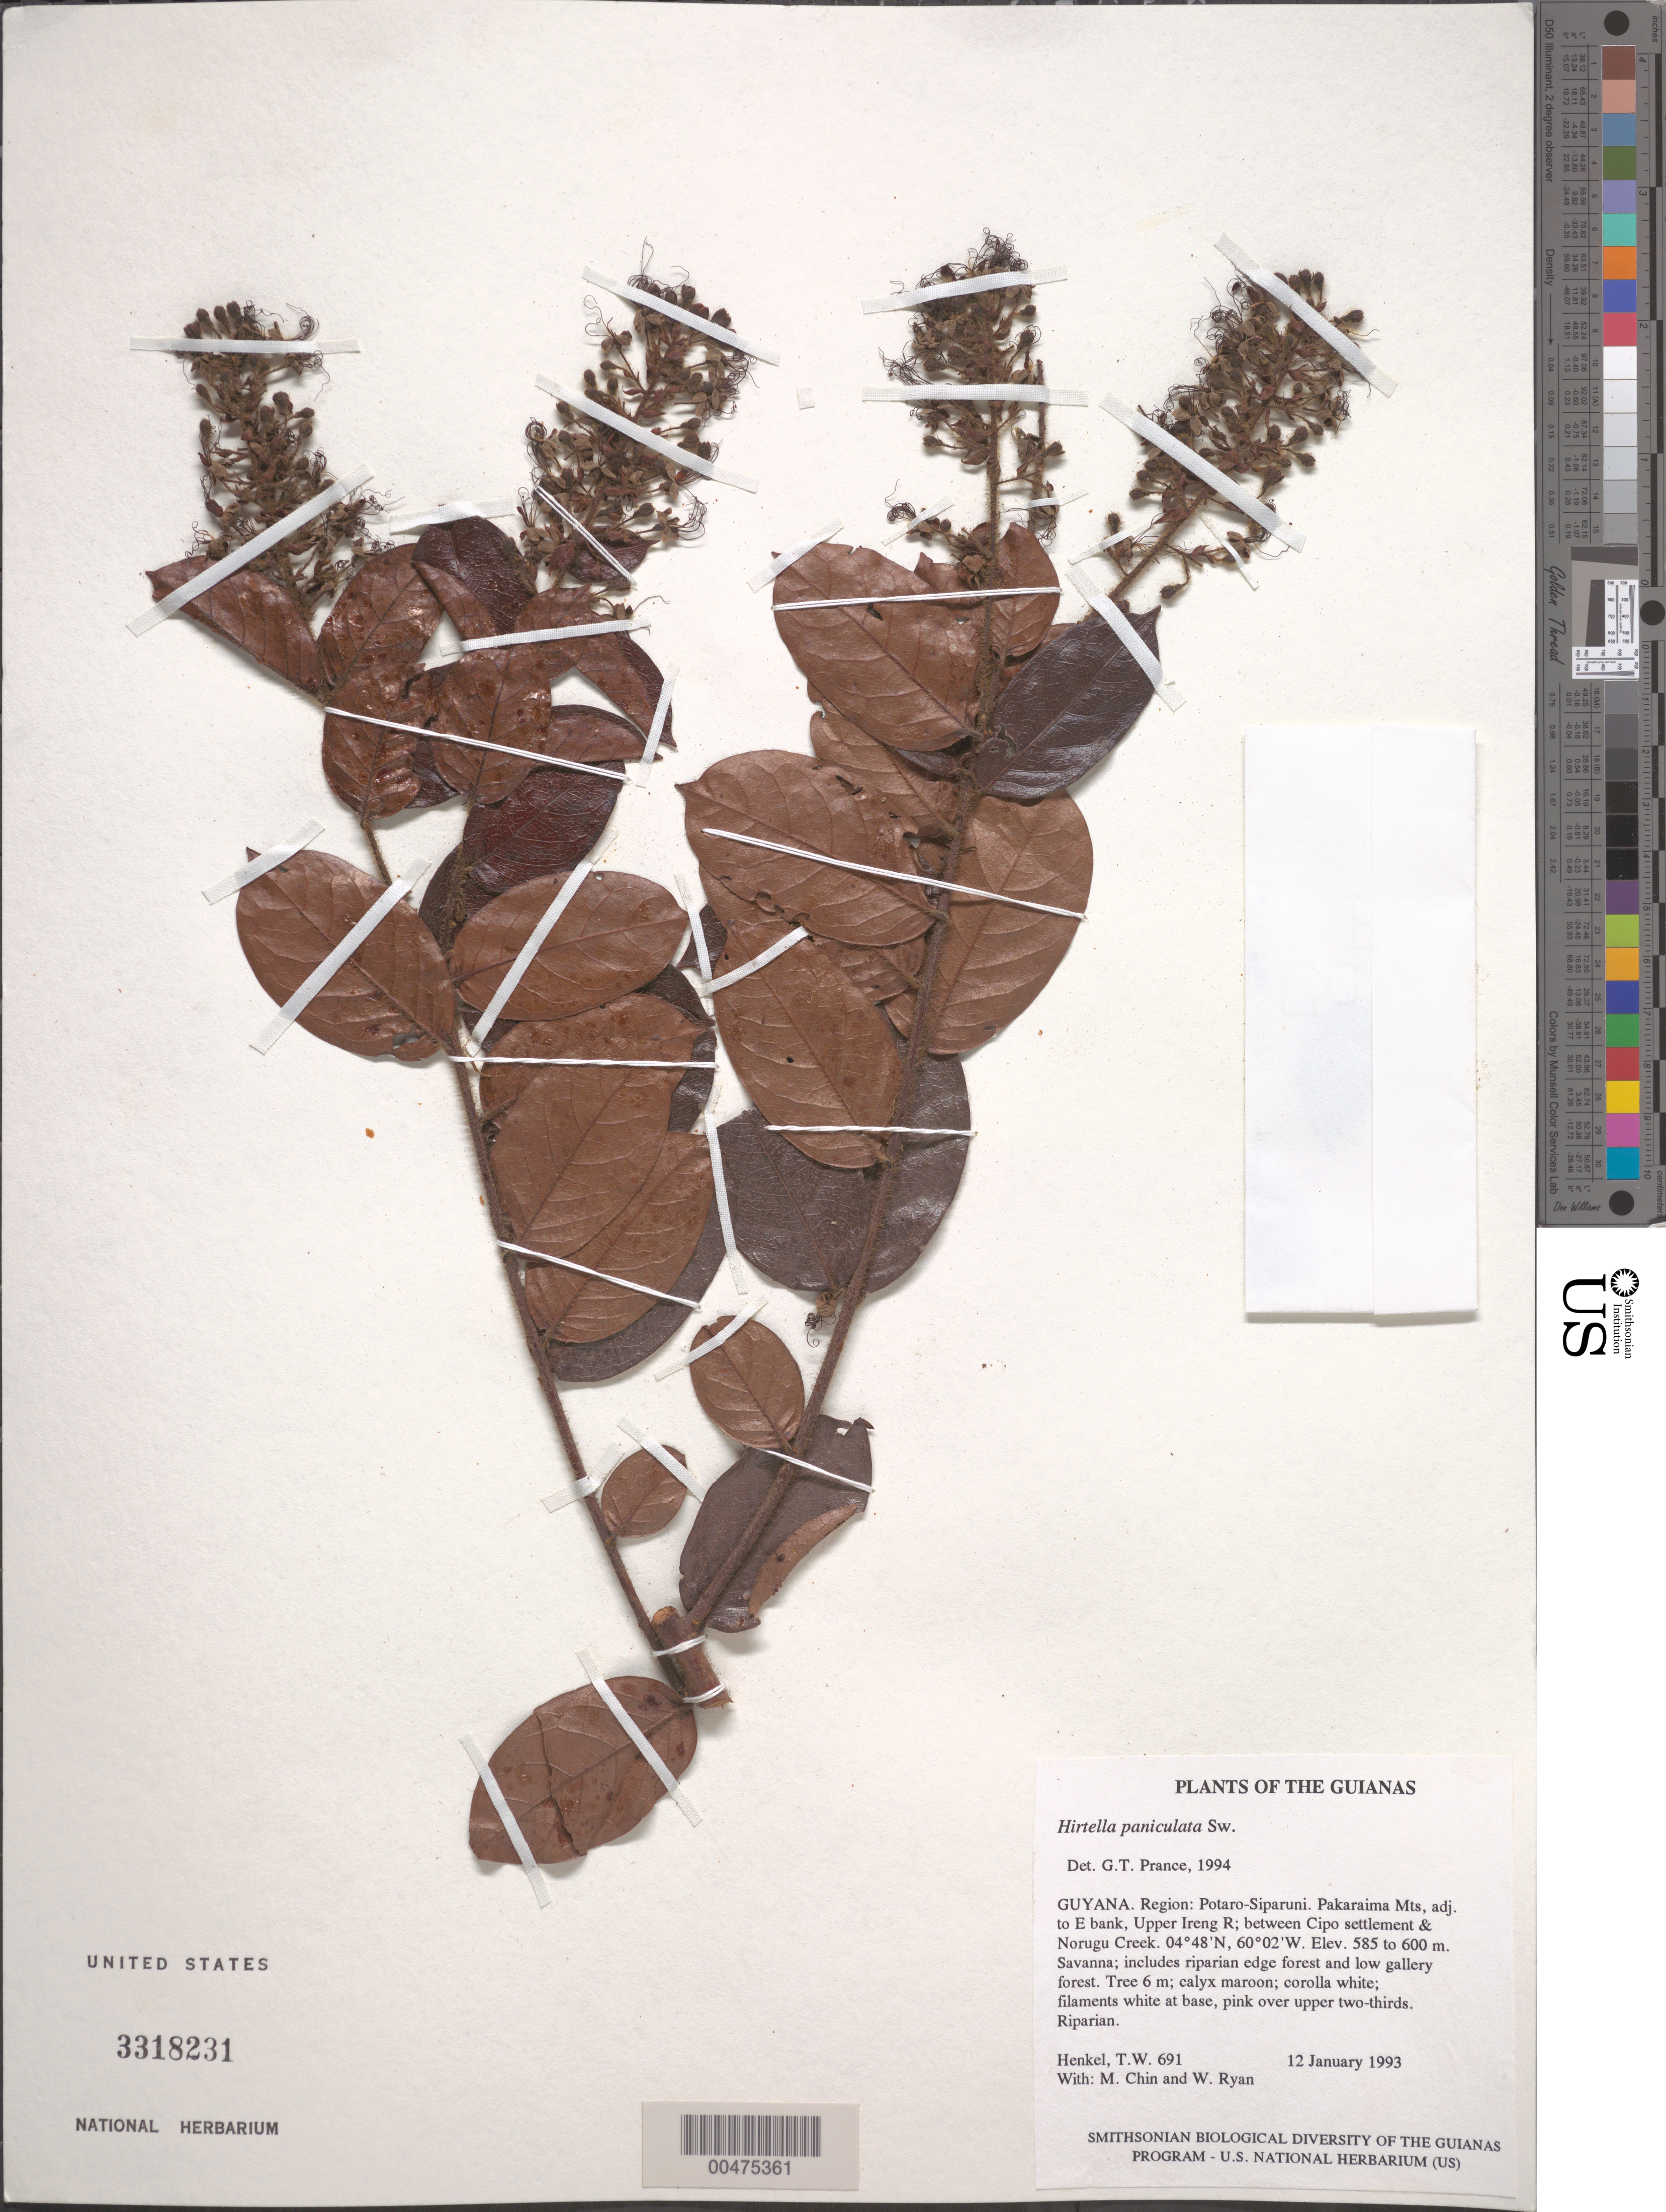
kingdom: Plantae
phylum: Tracheophyta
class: Magnoliopsida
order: Malpighiales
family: Chrysobalanaceae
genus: Hirtella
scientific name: Hirtella paniculata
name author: Sw.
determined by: Prance, G. T.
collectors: T. Henkel, M. Chin & W. Ryan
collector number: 691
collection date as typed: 12 January 1993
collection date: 1993-01-12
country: Guyana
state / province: Potaro-Siparuni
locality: Pakaraima Mts, adj. to E bank, Upper Ireng R; between Cipo settlement & Norugu Creek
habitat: Savanna; includes riparian edge forest and low gallery forest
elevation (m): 585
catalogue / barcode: US 3318231